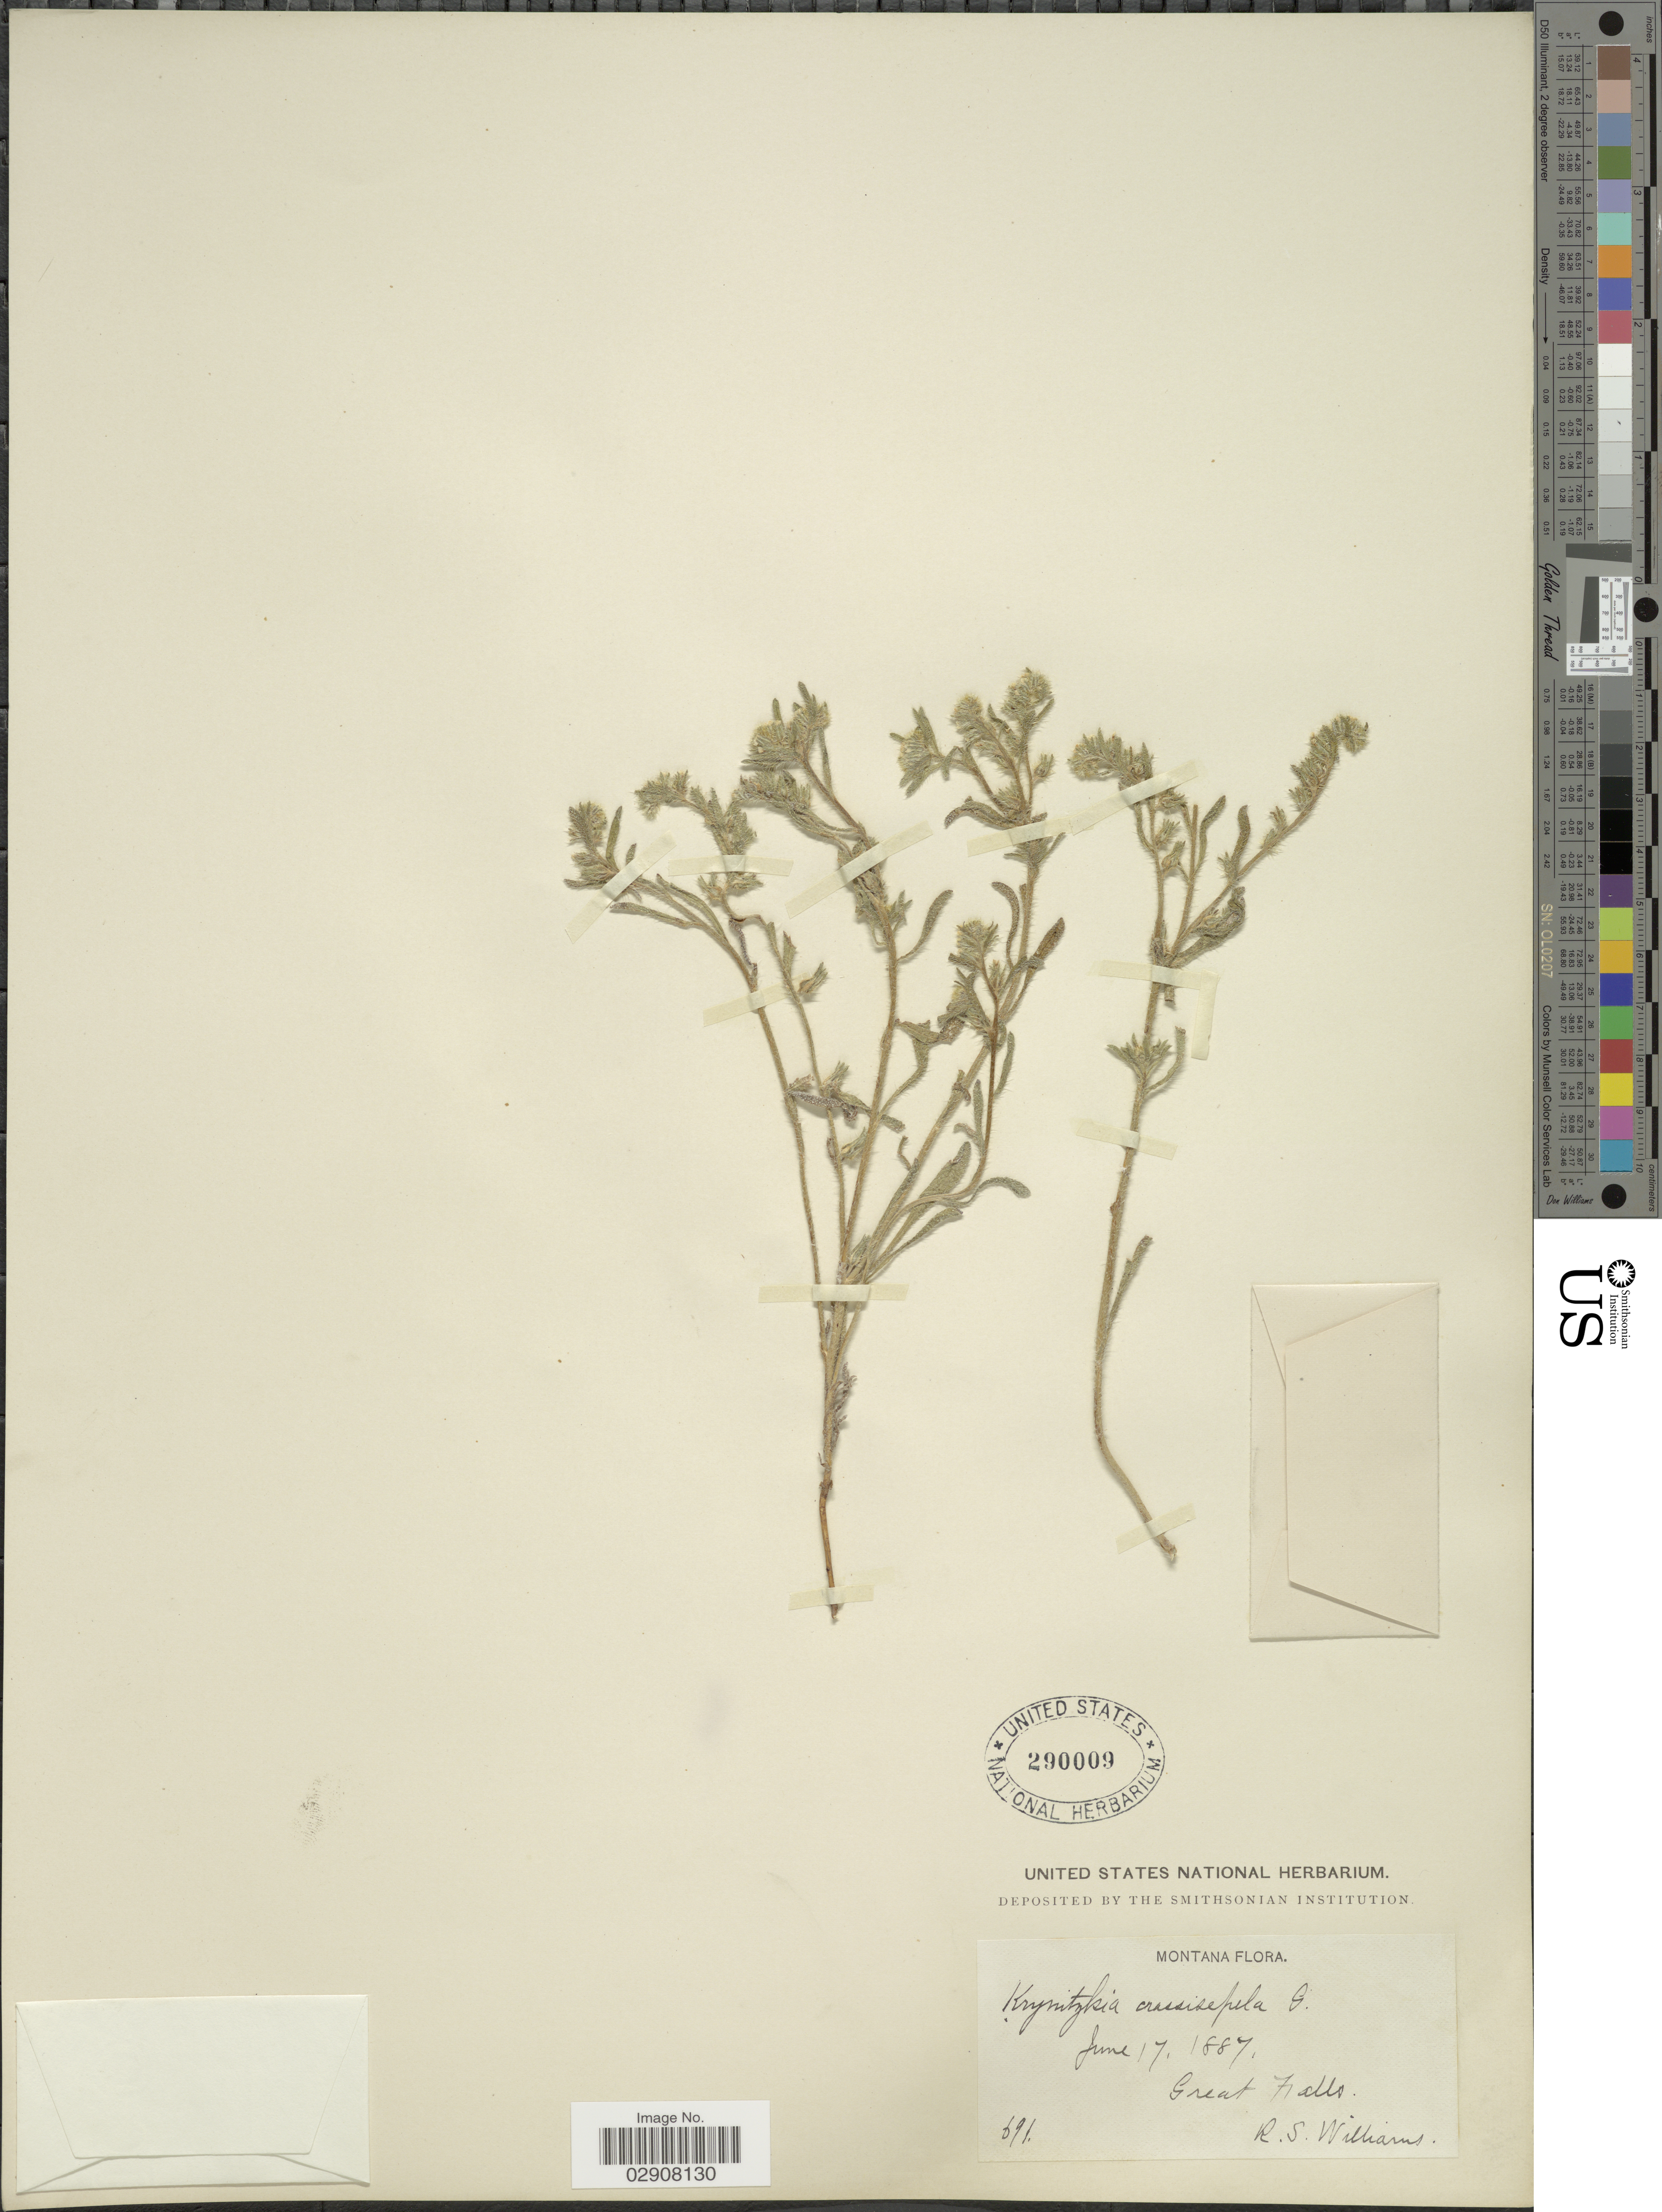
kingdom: Plantae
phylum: Tracheophyta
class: Magnoliopsida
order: Boraginales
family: Boraginaceae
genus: Cryptantha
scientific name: Cryptantha minima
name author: Rydb.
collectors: R. S. Williams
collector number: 691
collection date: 1887-06-17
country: United States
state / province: Montana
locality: Great Falls.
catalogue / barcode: US 290009